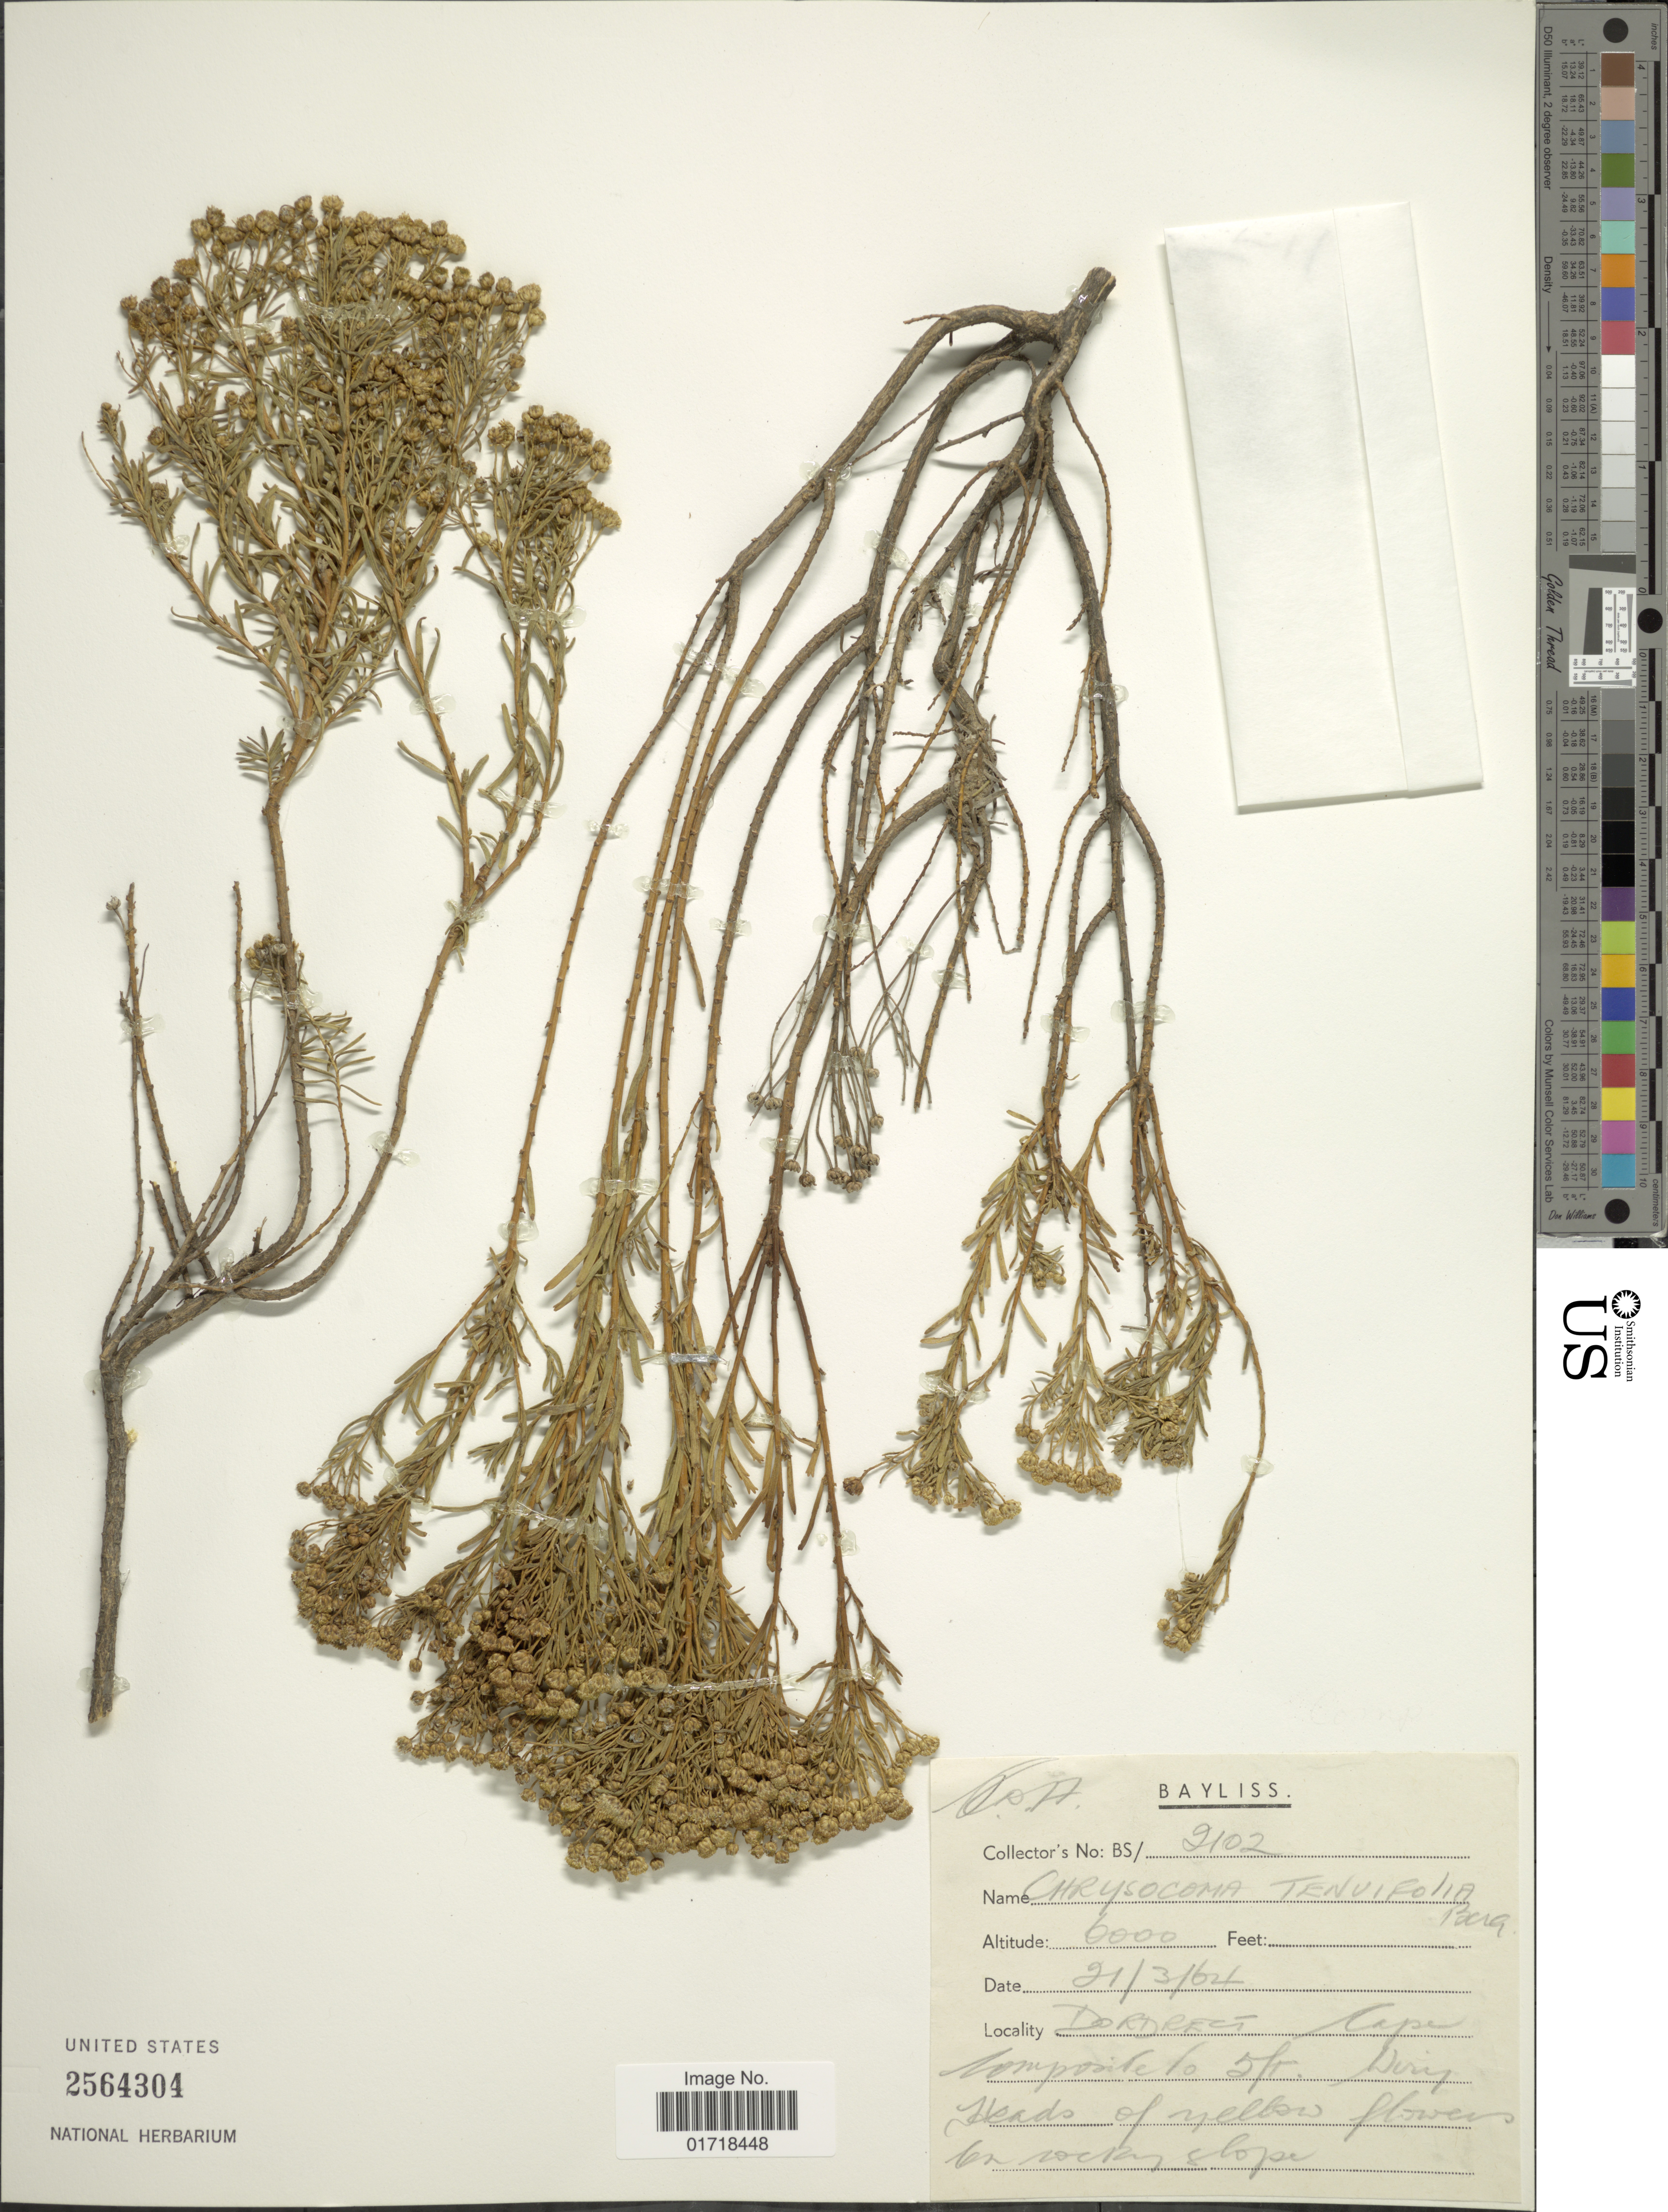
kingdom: Plantae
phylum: Tracheophyta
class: Magnoliopsida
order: Asterales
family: Asteraceae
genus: Chrysocoma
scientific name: Chrysocoma tenuifolia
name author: P.J. Bergius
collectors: J. Bayliss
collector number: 2102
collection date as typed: Transcribed d/m/y: 21/3/64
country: South Africa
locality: Dordrecht Cape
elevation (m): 1829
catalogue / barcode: US 2564304